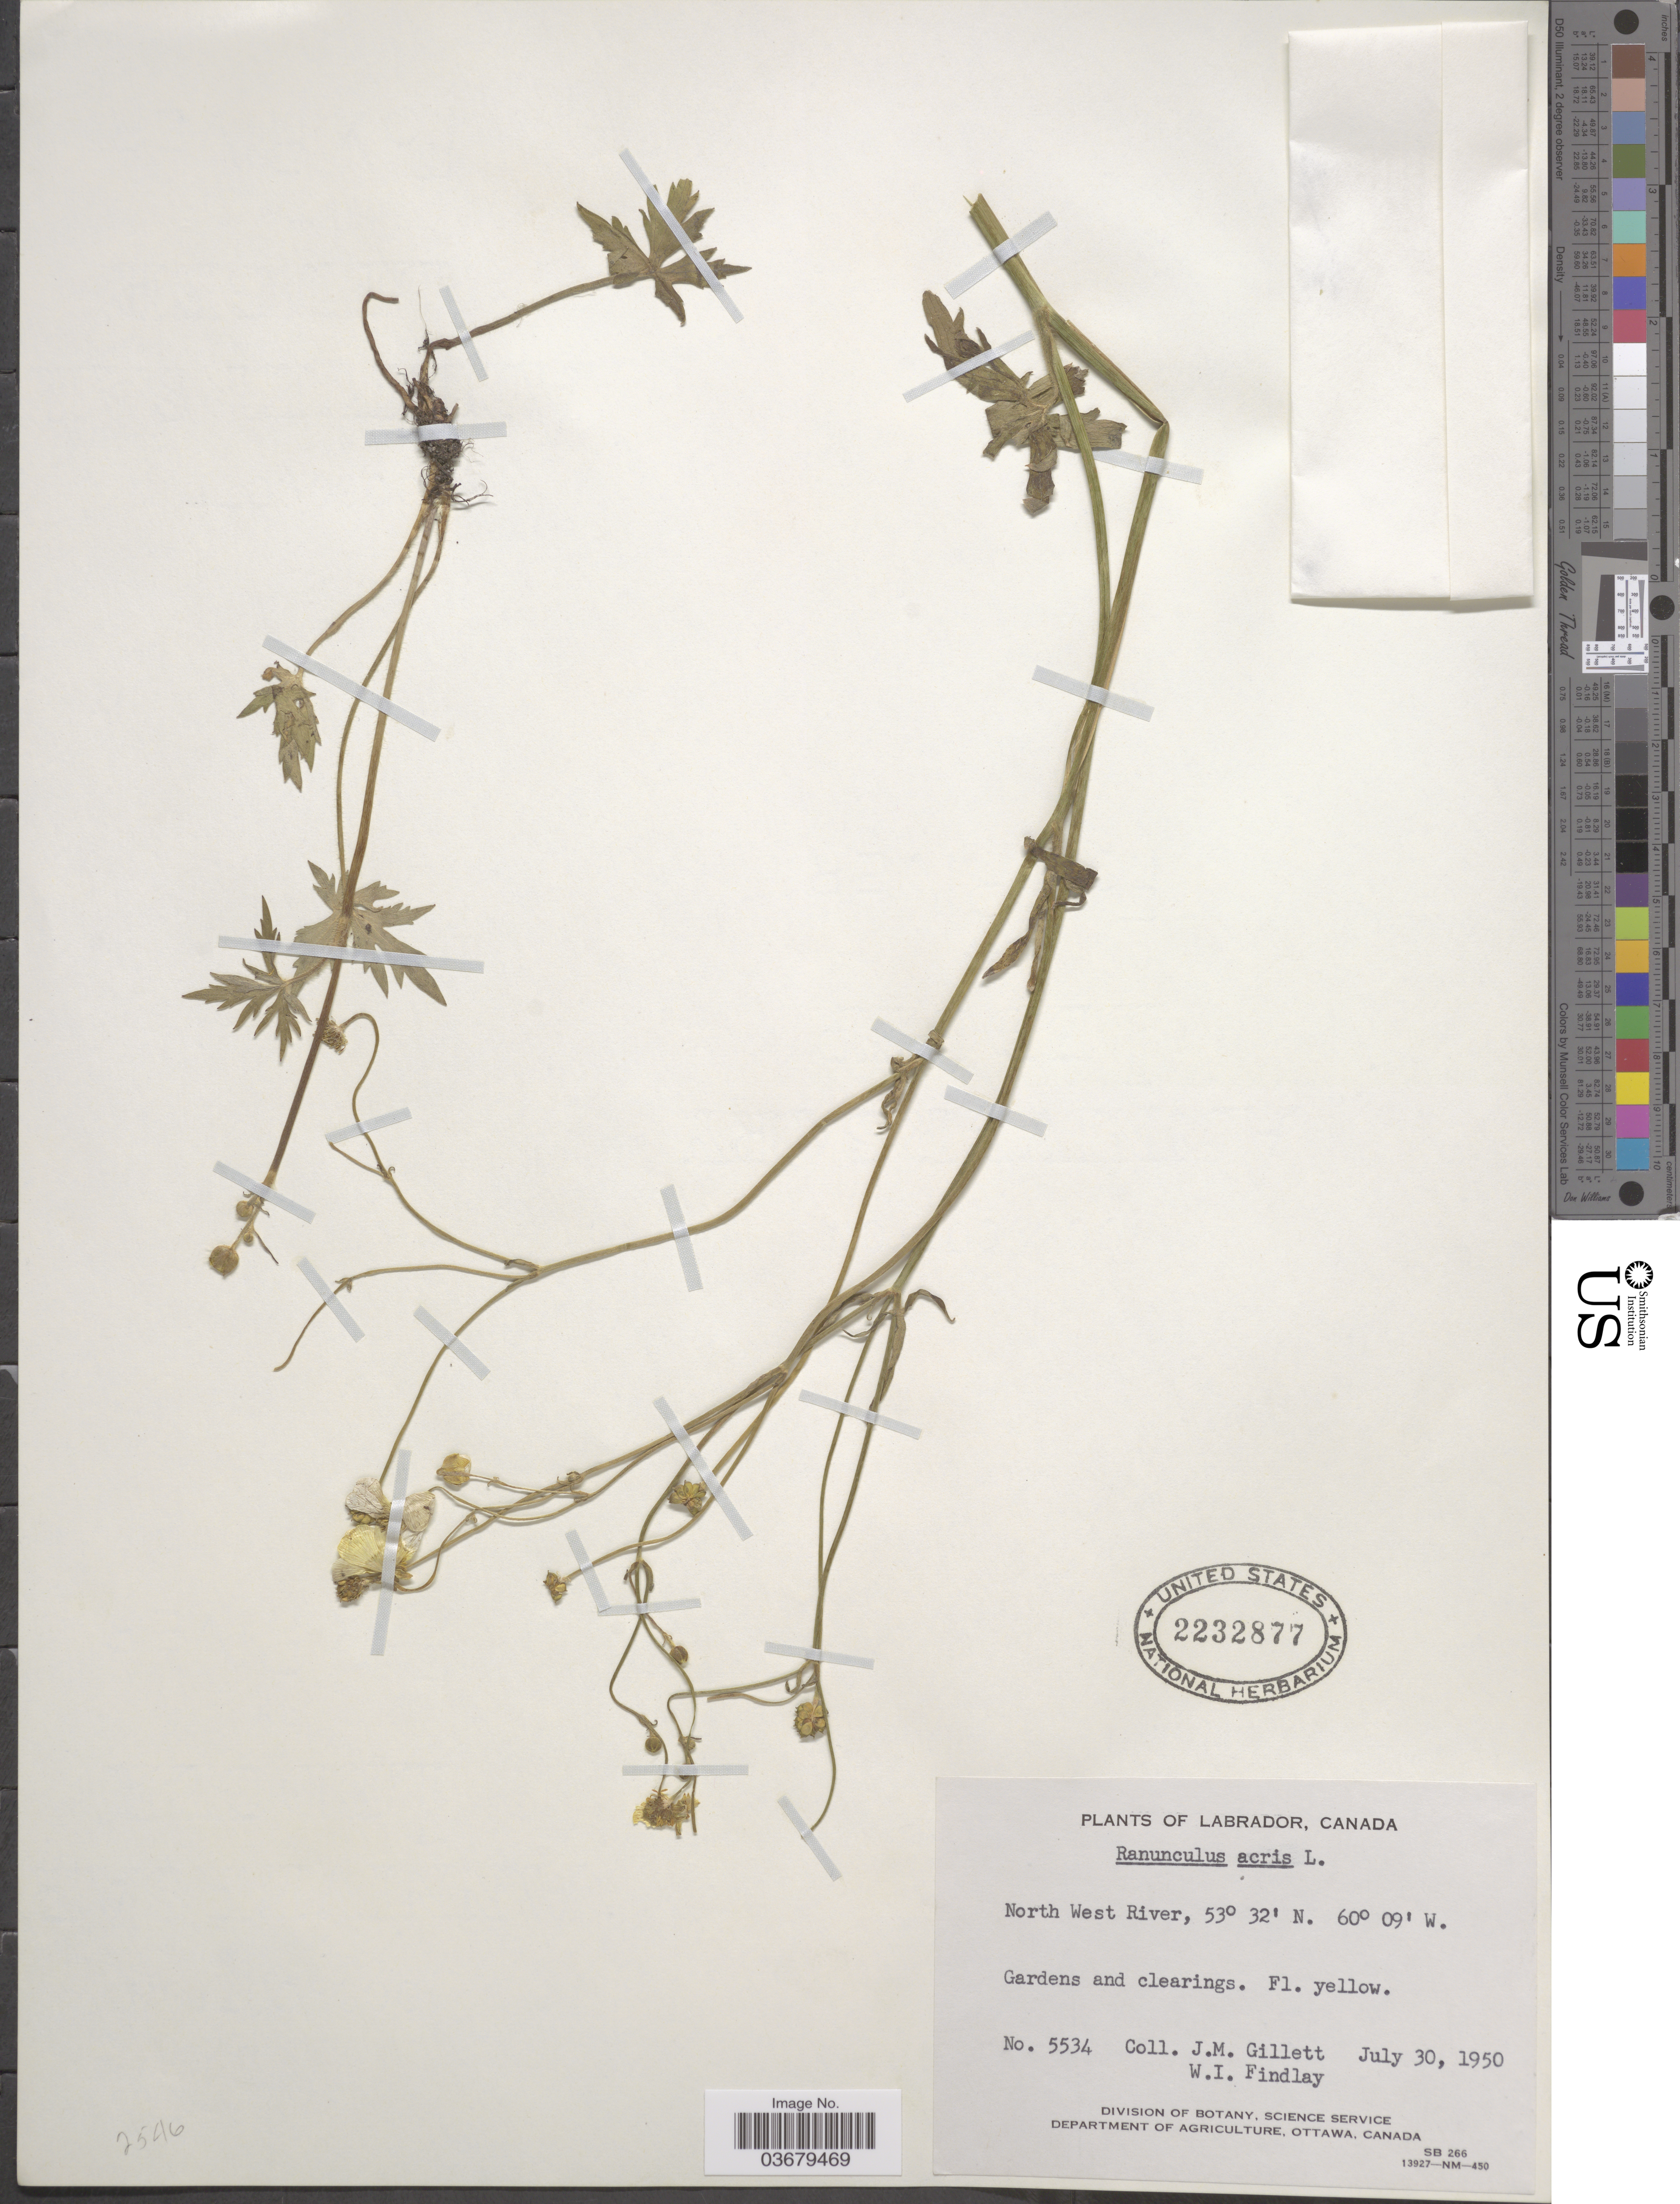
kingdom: Plantae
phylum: Tracheophyta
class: Magnoliopsida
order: Ranunculales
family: Ranunculaceae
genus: Ranunculus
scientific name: Ranunculus acris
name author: L.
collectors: J. M. Gillett & W. Findlay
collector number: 5534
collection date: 1950-07-30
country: Canada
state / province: Newfoundland and Labrador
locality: Labrador. North West River.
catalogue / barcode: US 2232877